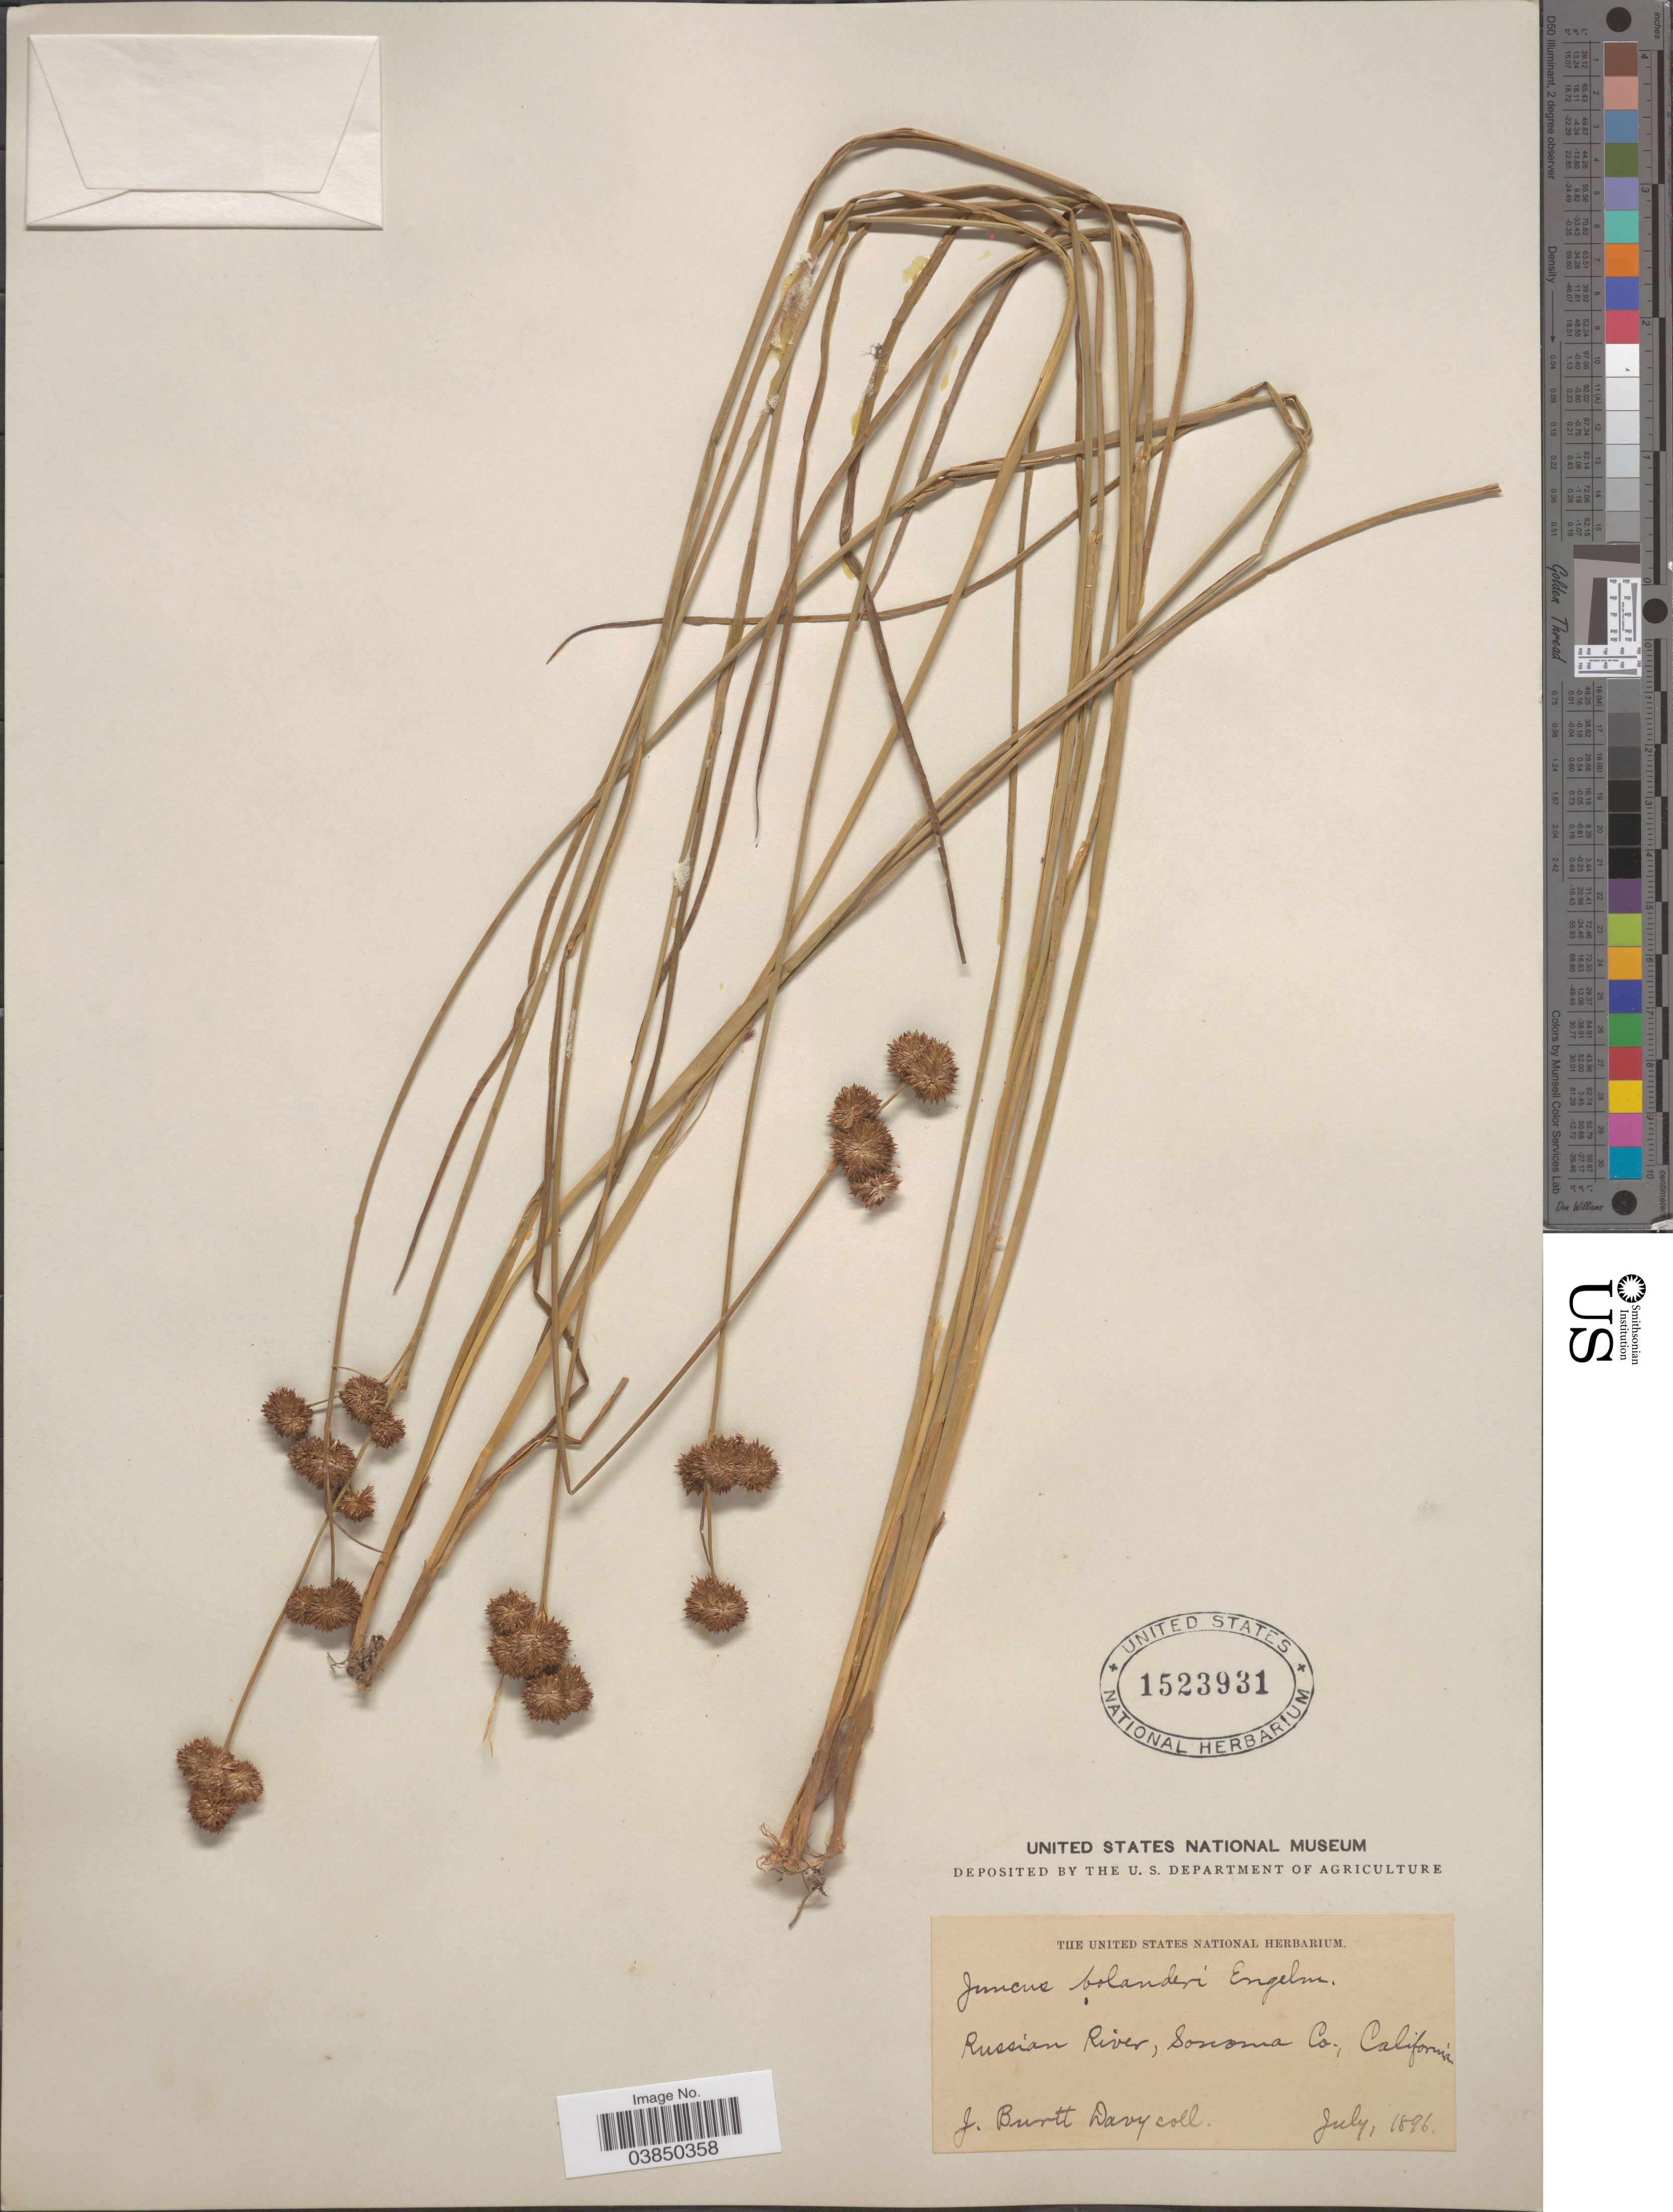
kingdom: Plantae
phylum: Tracheophyta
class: Liliopsida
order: Poales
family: Juncaceae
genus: Juncus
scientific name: Juncus bolanderi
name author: Engelm.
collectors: J. Burtt Davy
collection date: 1896-07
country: United States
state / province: California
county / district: Sonoma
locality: Russian River, Sonoma Co.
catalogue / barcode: US 1523931